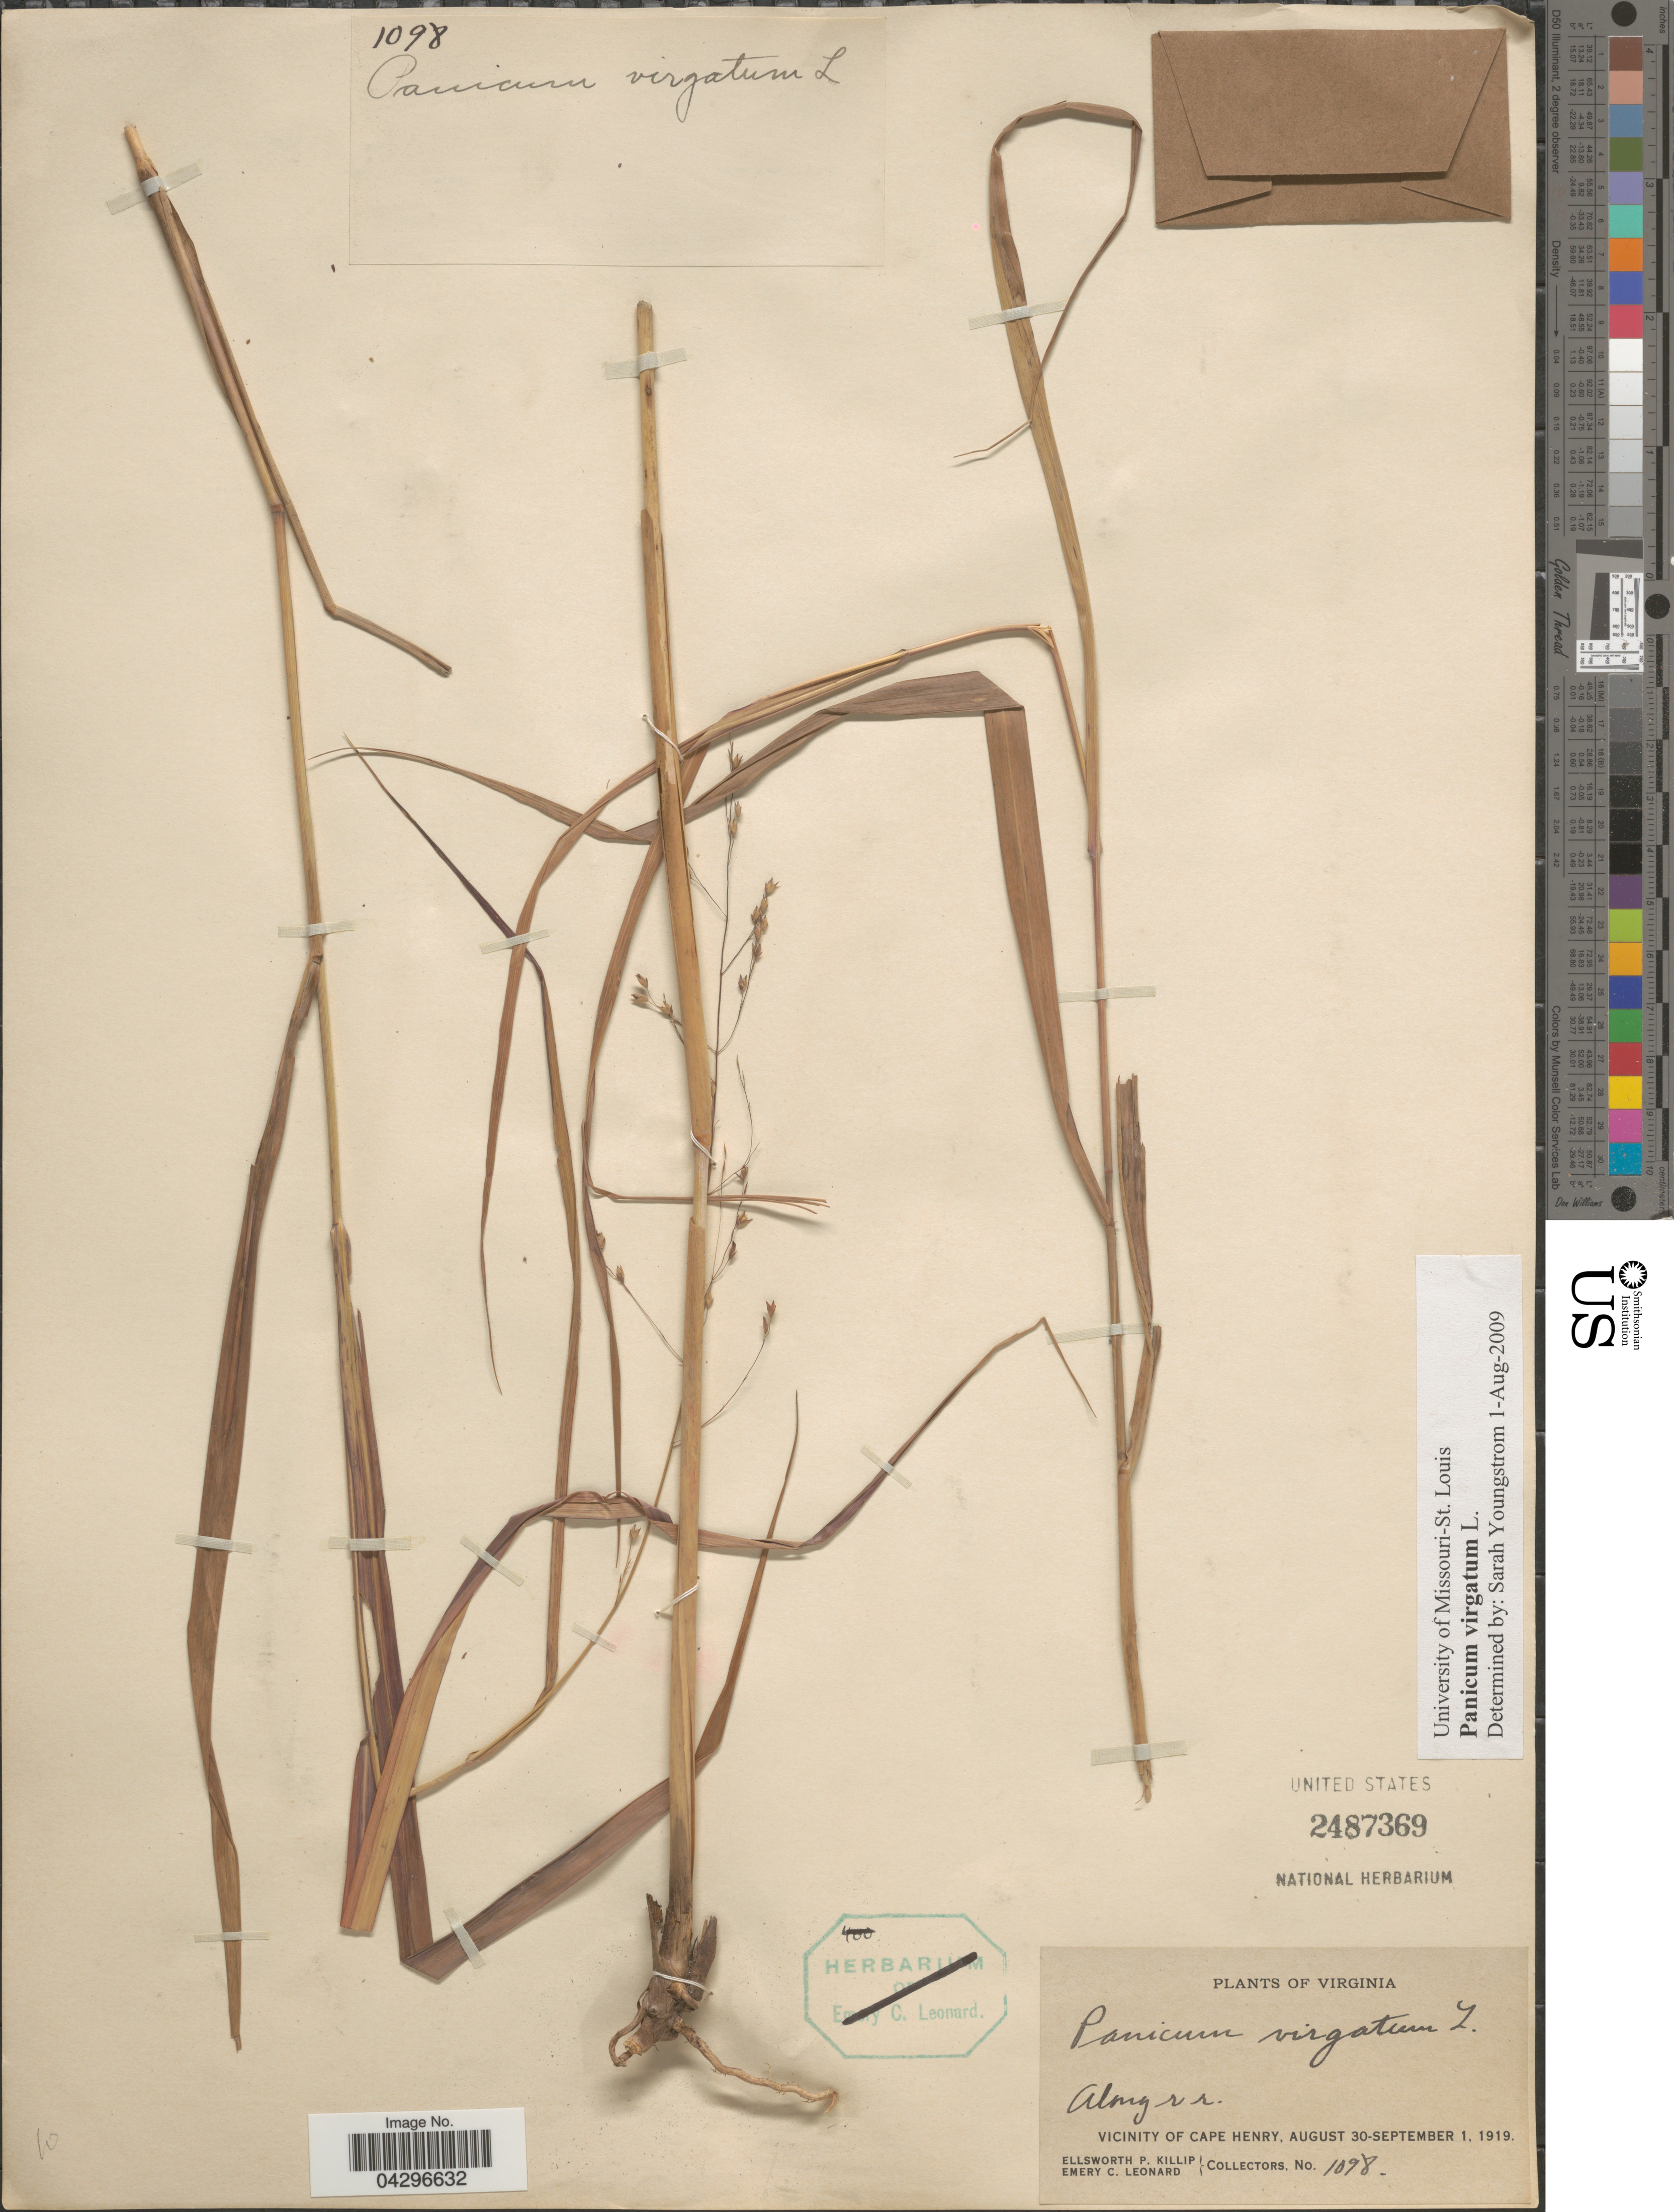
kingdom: Plantae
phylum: Tracheophyta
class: Liliopsida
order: Poales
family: Poaceae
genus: Panicum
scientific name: Panicum virgatum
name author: L.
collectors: E. P. Killip & E. C. Leonard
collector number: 1098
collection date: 1919-08-30/1919-09-01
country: United States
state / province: Virginia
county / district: City of Virginia Beach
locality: Along rr. Vicinity of Cape Henry.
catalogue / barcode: US 2487369